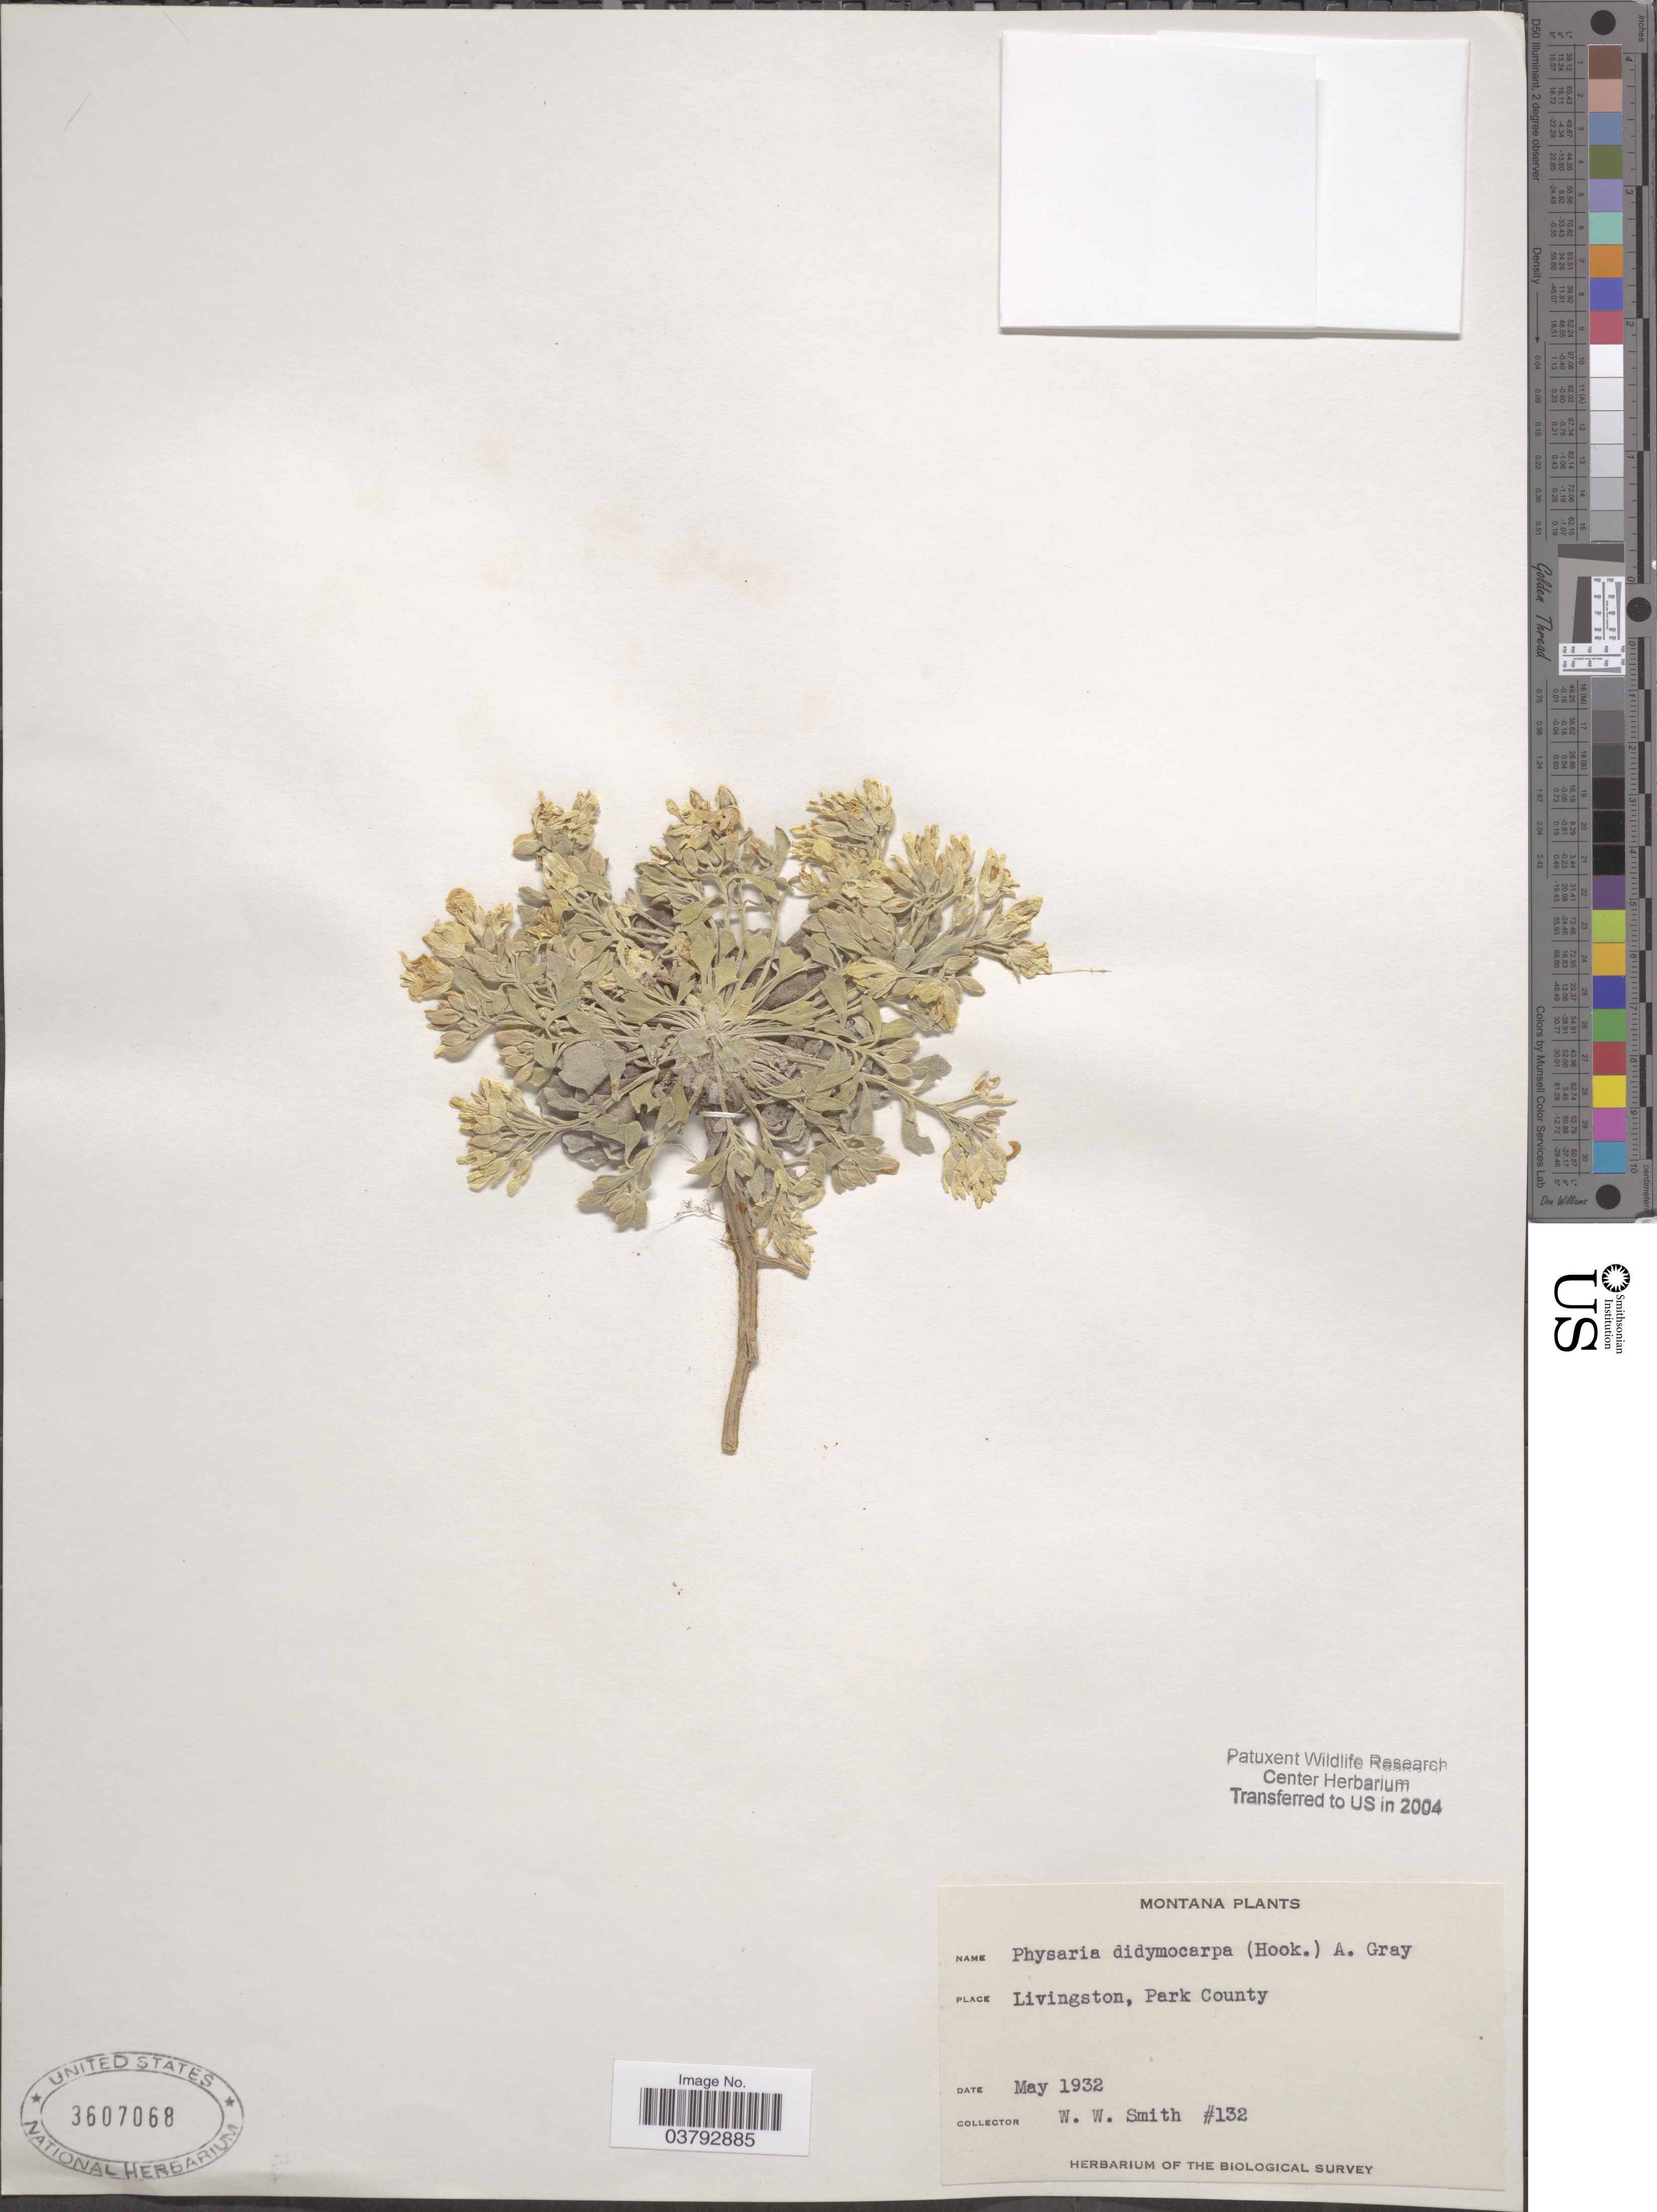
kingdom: Plantae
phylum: Tracheophyta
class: Magnoliopsida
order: Brassicales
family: Brassicaceae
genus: Physaria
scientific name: Physaria didymocarpa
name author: (Hook.) A. Gray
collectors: W. W. Smith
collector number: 132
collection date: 1932-05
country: United States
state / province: Montana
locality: Livingston, Park County.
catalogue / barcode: US 3607068